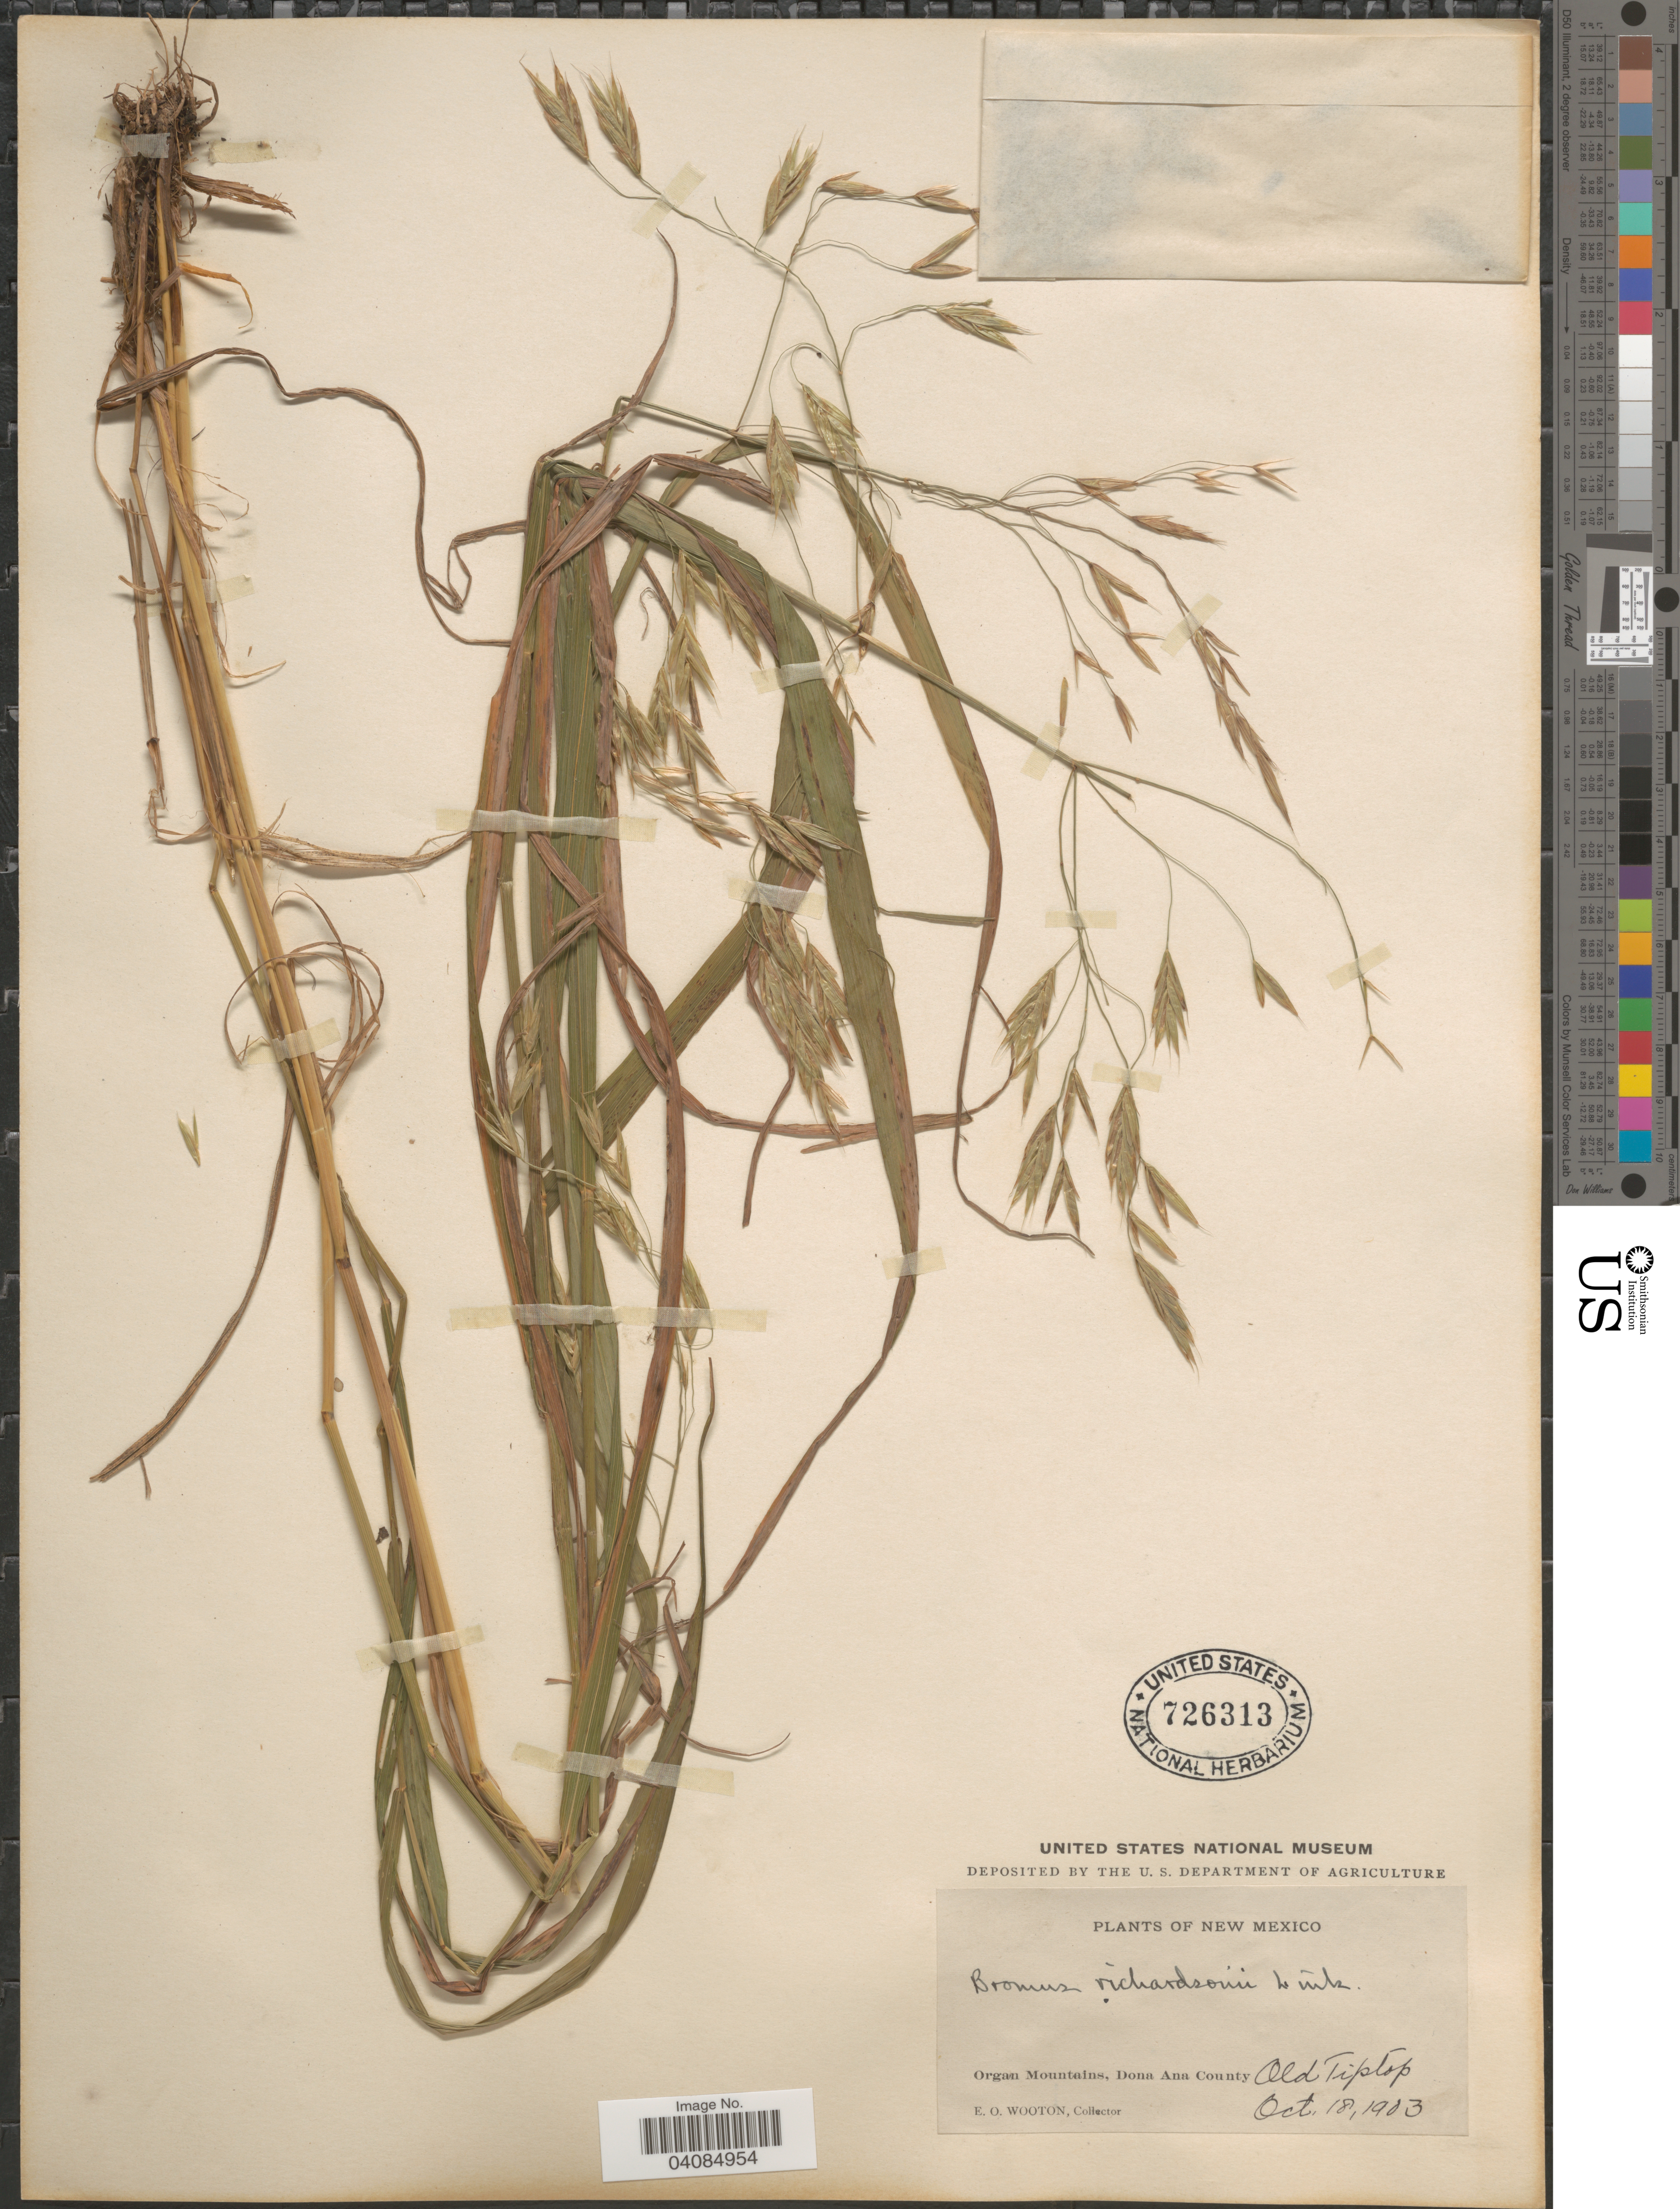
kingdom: Plantae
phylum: Tracheophyta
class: Liliopsida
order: Poales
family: Poaceae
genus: Bromus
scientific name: Bromus racemosus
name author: L.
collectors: E. O. Wooton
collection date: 1903-10-18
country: United States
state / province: New Mexico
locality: Organ Mountains, Dona Ann County. Old Tiptop.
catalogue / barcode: US 726313